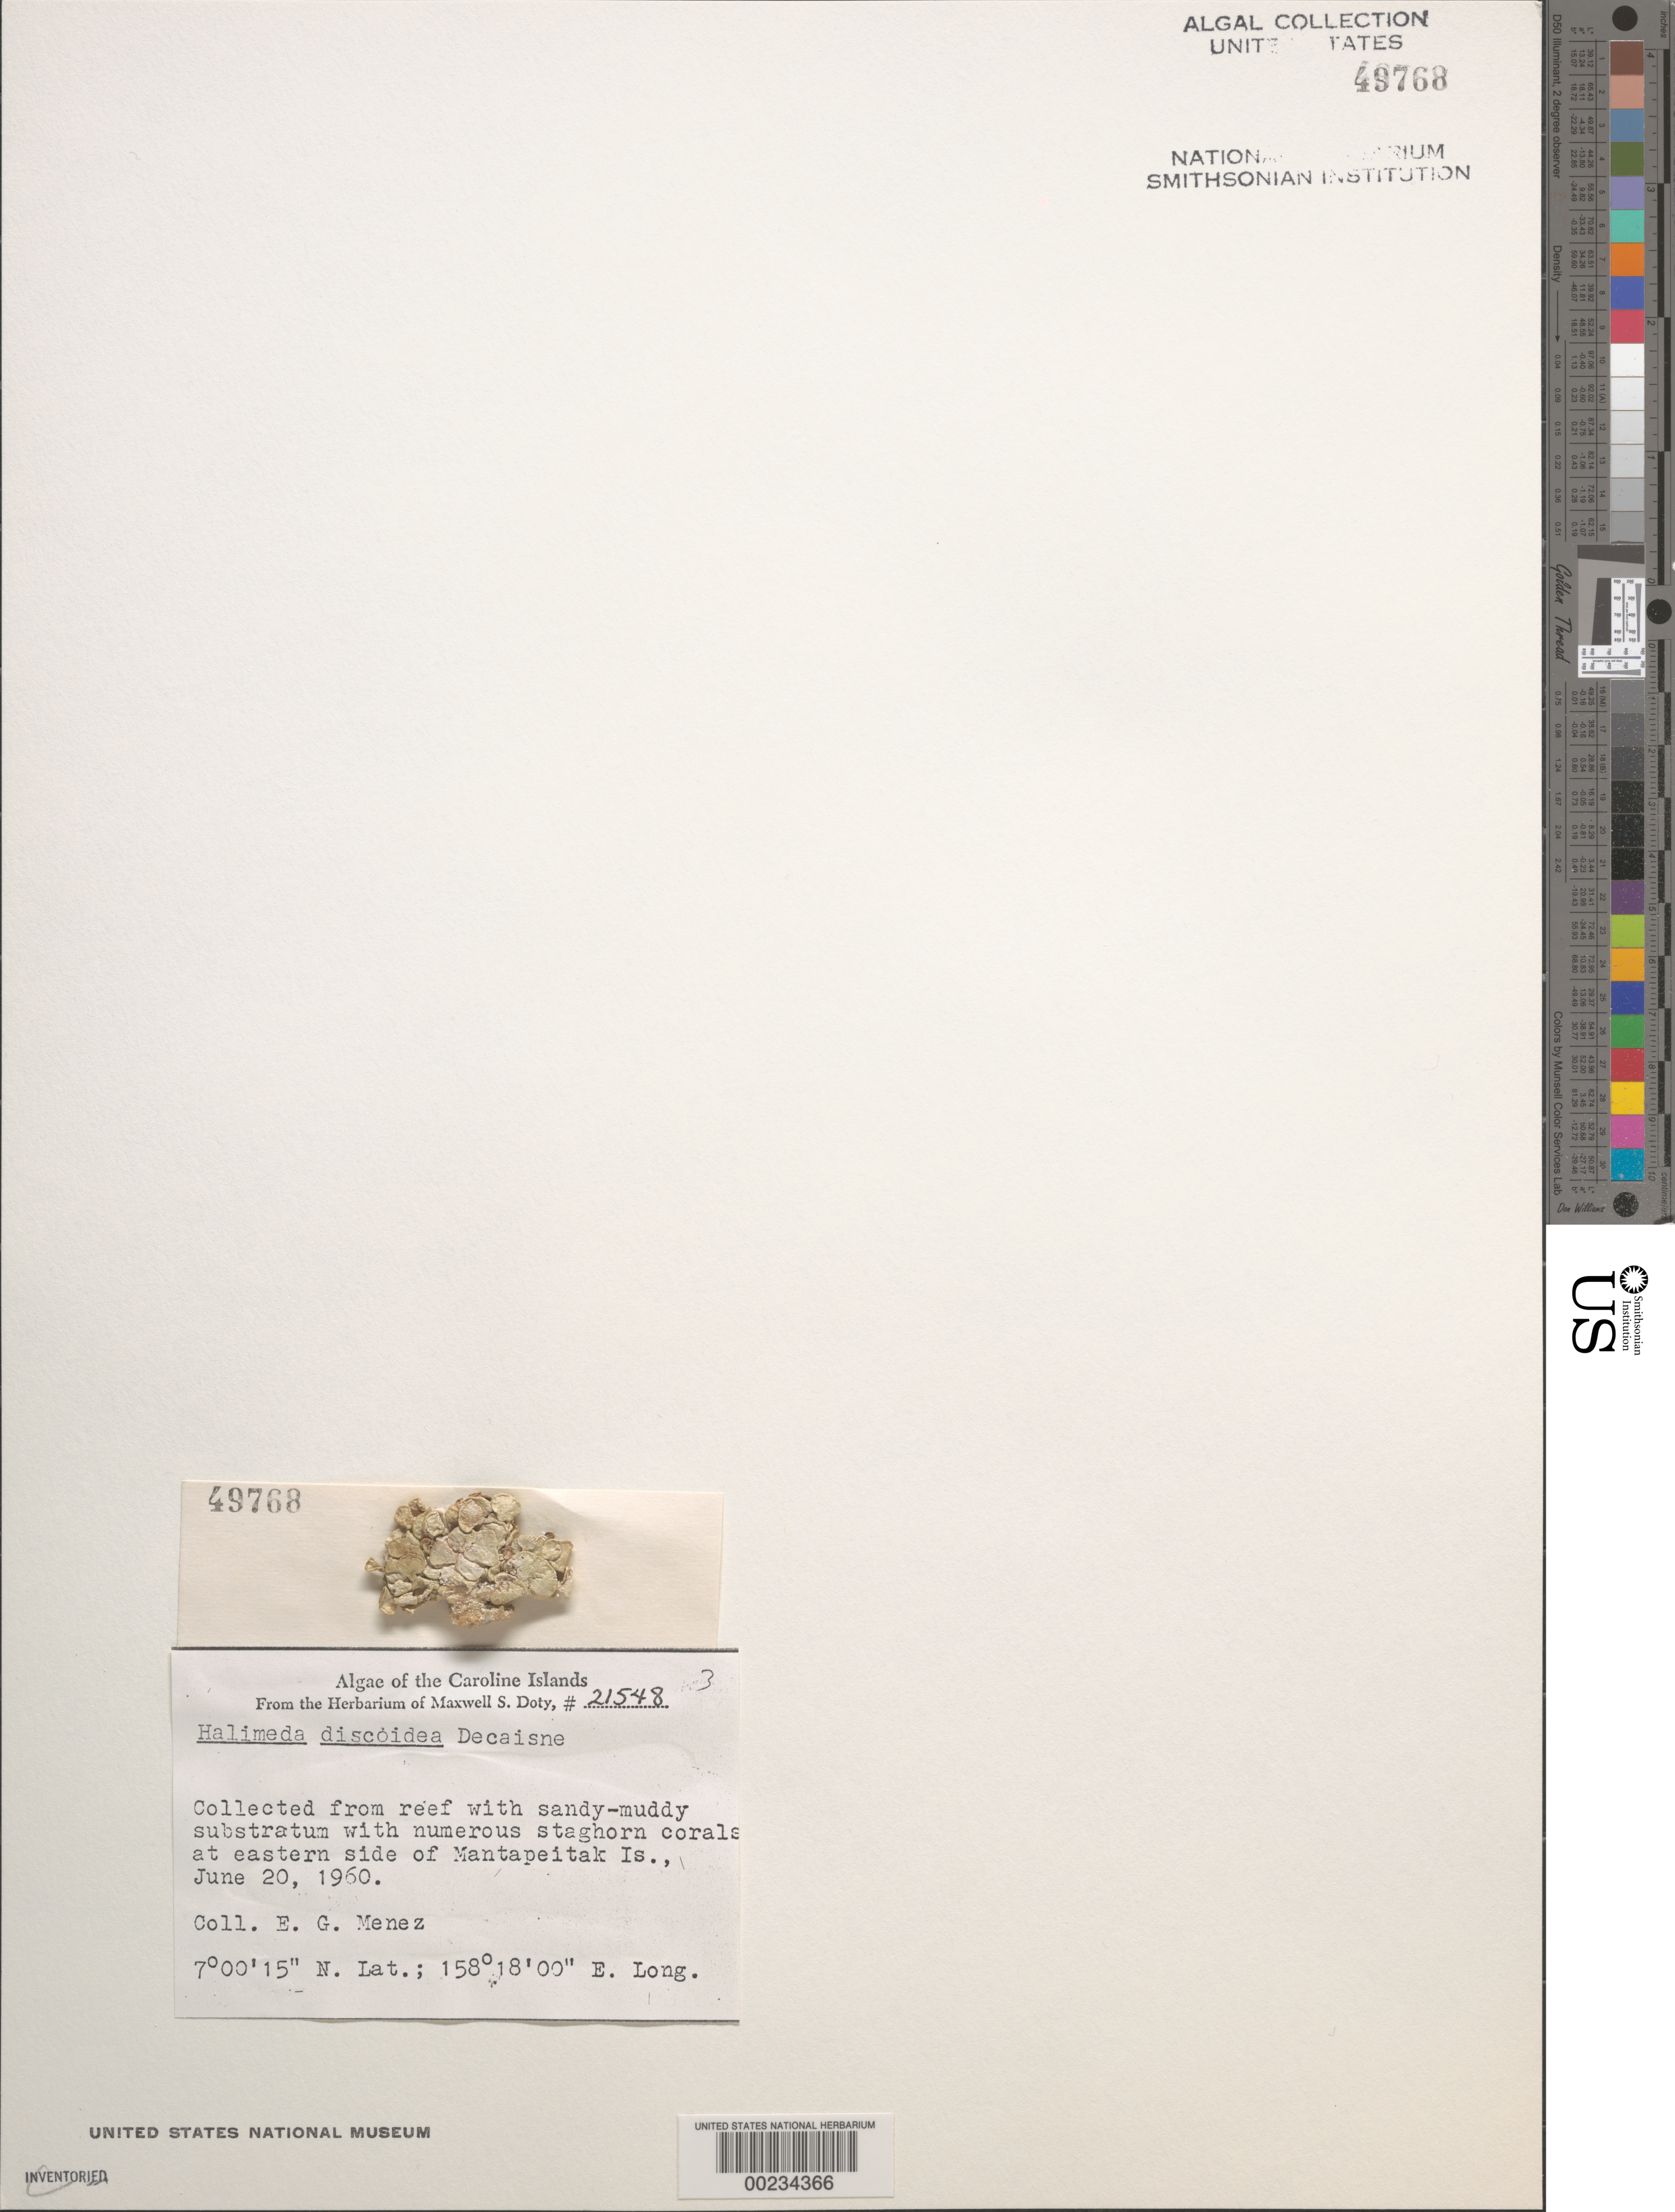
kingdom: Plantae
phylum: Chlorophyta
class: Ulvophyceae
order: Bryopsidales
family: Halimedaceae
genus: Halimeda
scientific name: Halimeda discoidea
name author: Decne.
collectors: Meñez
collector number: MSD 21548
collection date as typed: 20 Jun 1960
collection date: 1960-06-20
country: Micronesia, Federated States of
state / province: Pohnpei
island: Mantapeitak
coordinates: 7 00' 15" N, 158 18' 00" E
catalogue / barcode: US 49768